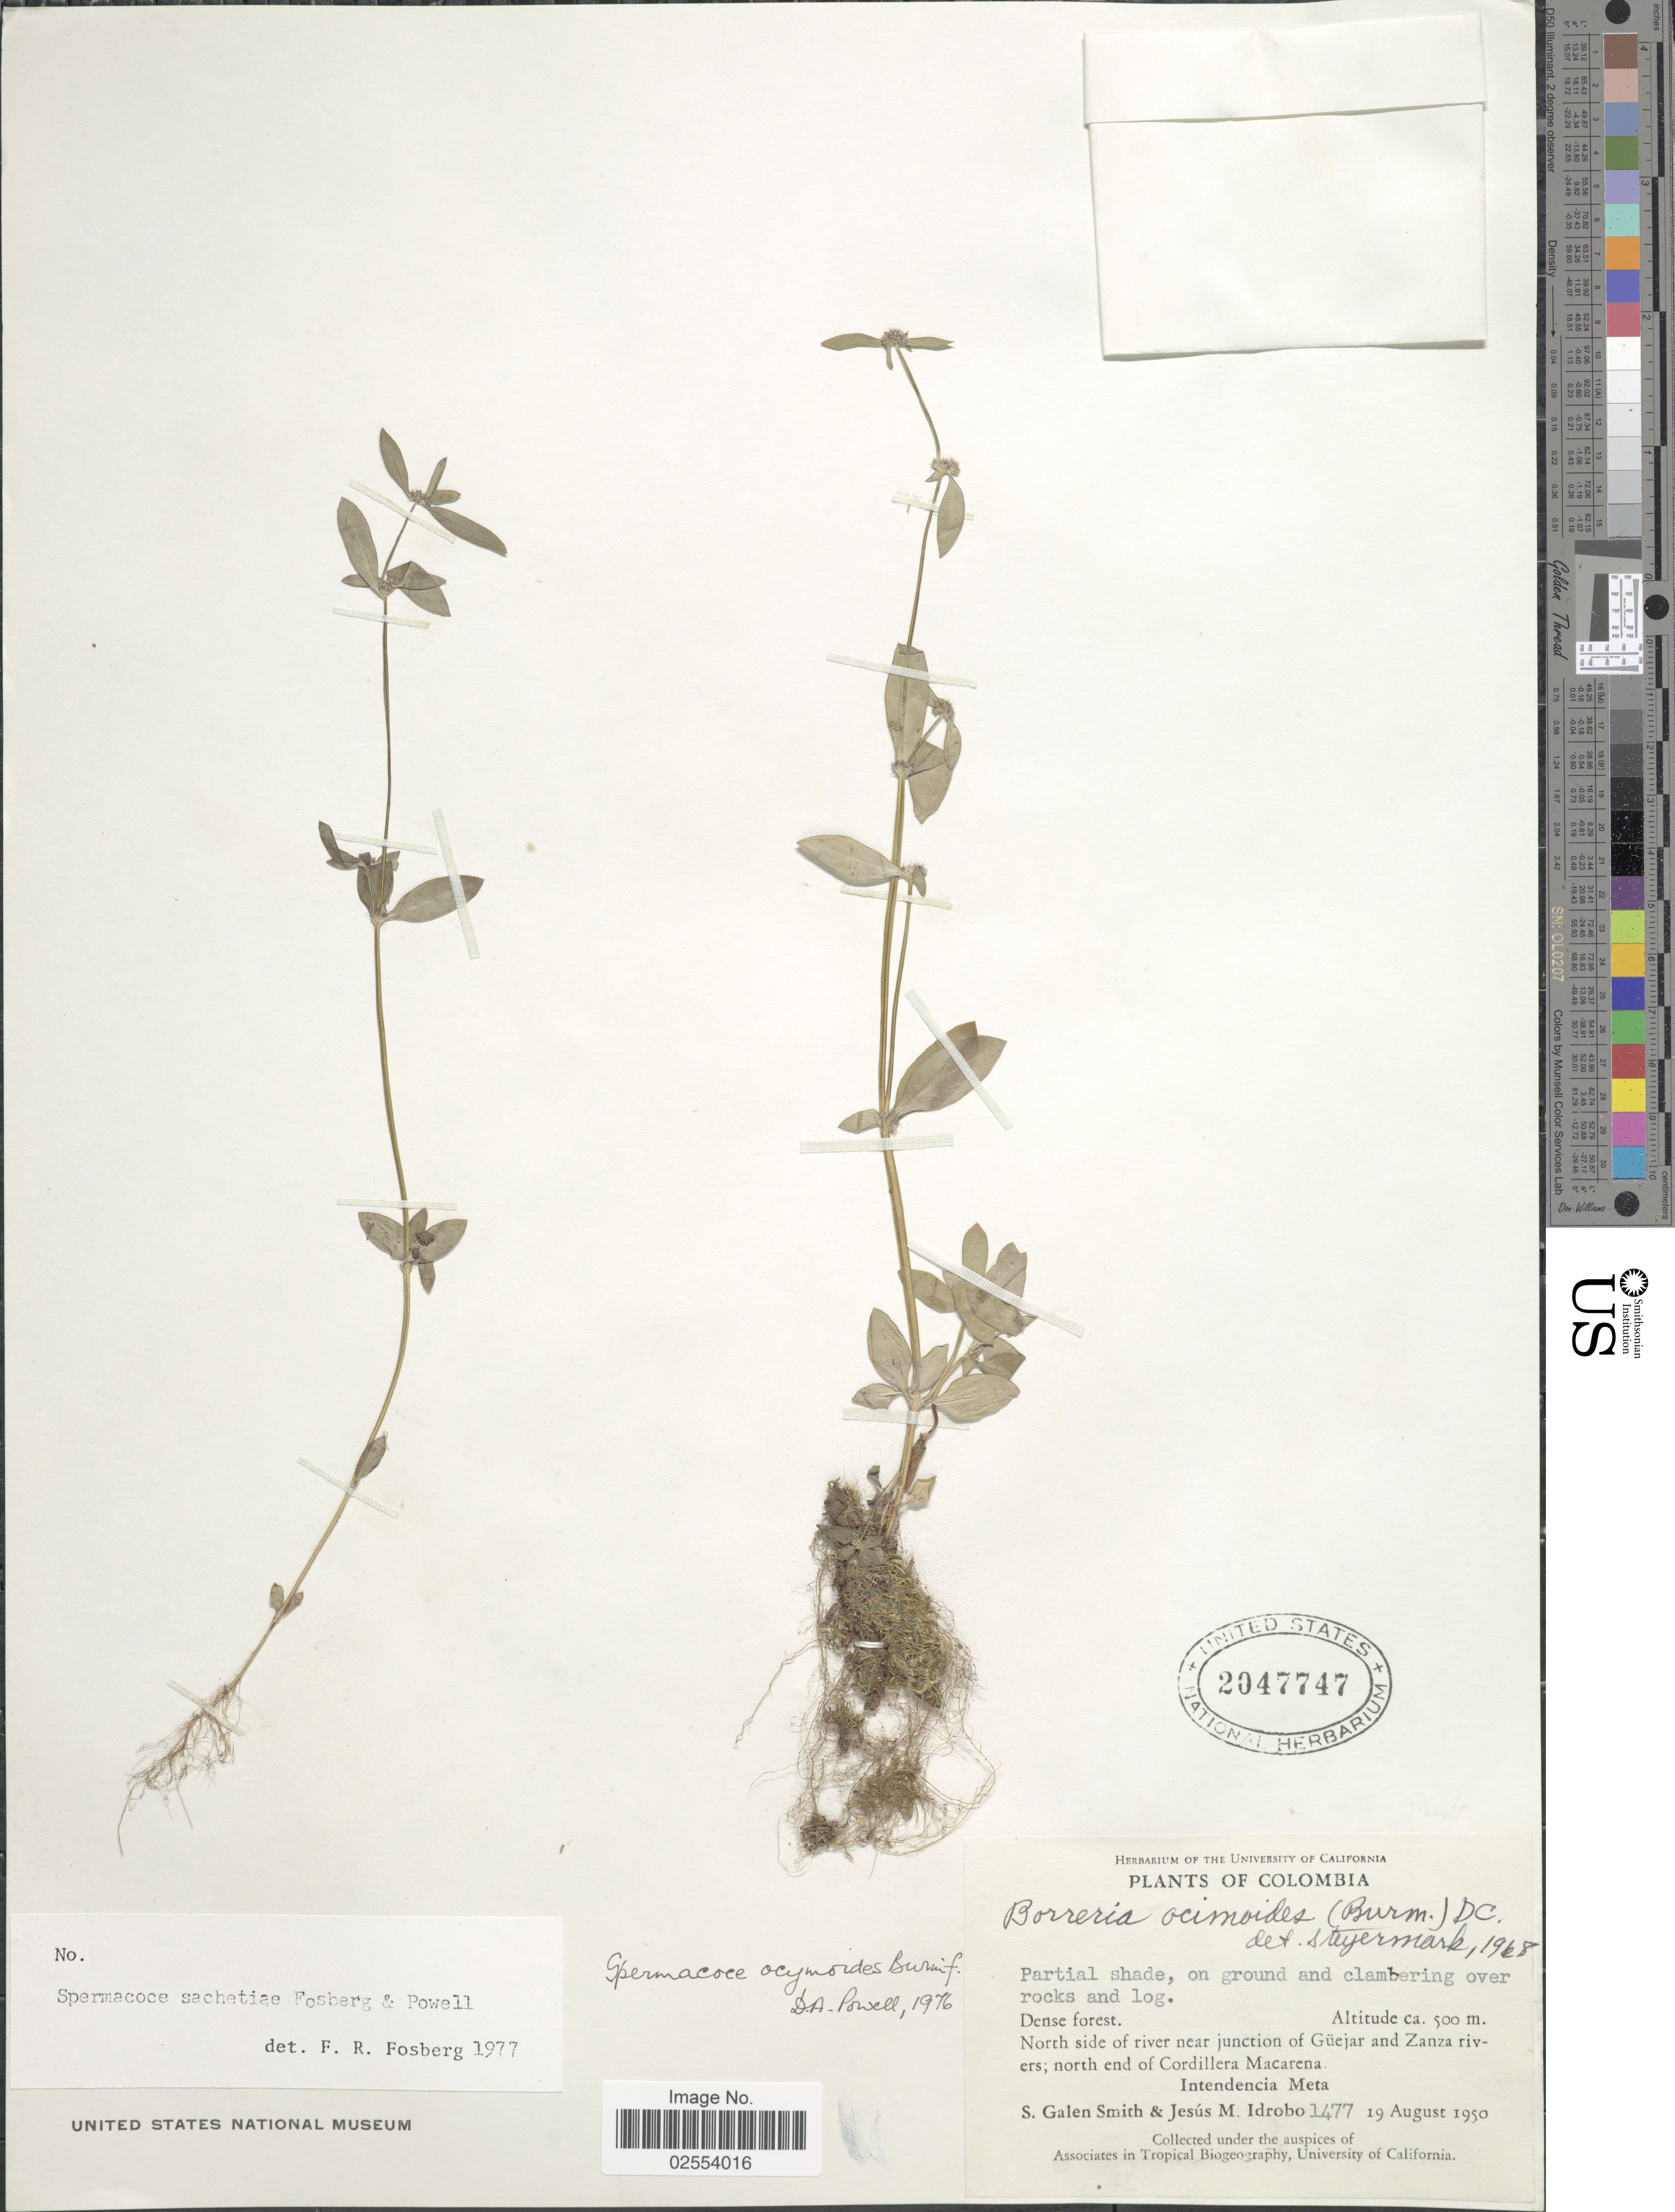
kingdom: Plantae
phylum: Tracheophyta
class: Magnoliopsida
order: Gentianales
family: Rubiaceae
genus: Spermacoce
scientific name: Spermacoce mauritiana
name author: Gideon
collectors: S. G. Smith & J. M. Idrobo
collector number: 1477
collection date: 1950-08-19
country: Colombia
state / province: Meta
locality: North side of river near junction of Guejar and Zanza rivers; north end of Cordillera Macarena, Intendencia Meta.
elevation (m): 500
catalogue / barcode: US 2047747